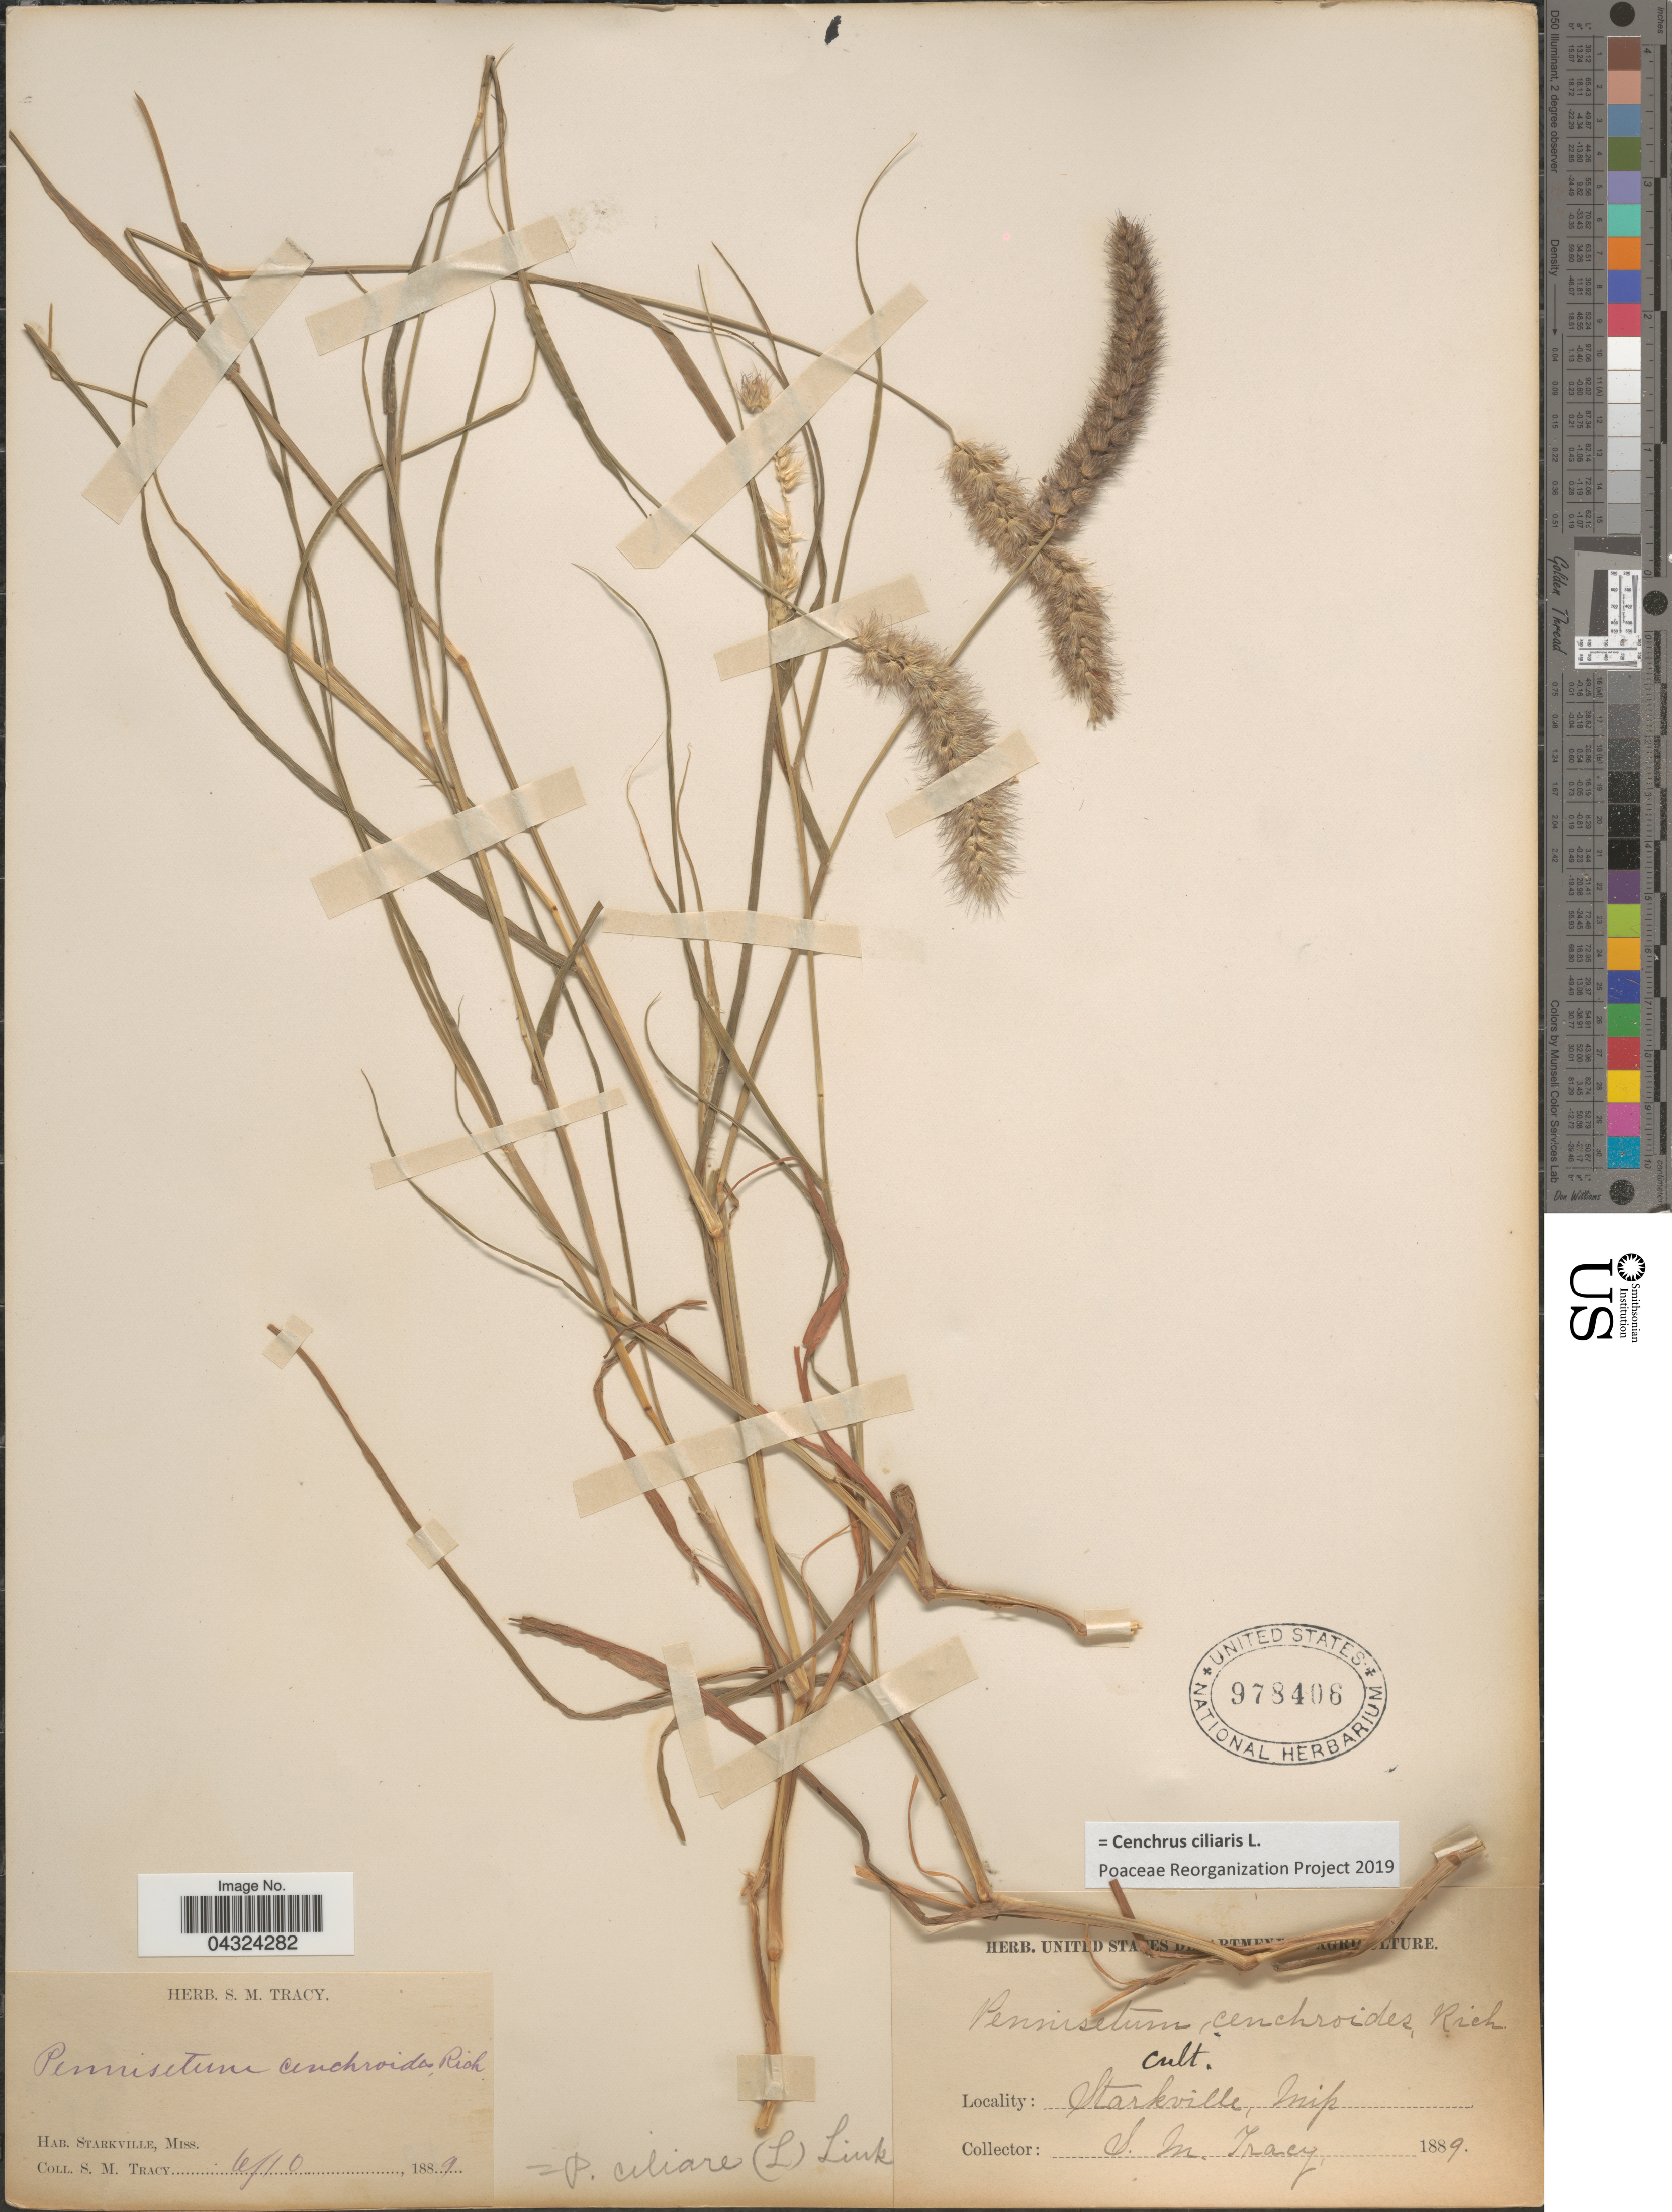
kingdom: Plantae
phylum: Tracheophyta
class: Liliopsida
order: Poales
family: Poaceae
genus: Cenchrus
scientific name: Cenchrus ciliaris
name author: L.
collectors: S. M. Tracy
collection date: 1889-04-10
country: United States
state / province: Mississippi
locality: Starkville.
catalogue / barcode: US 978406